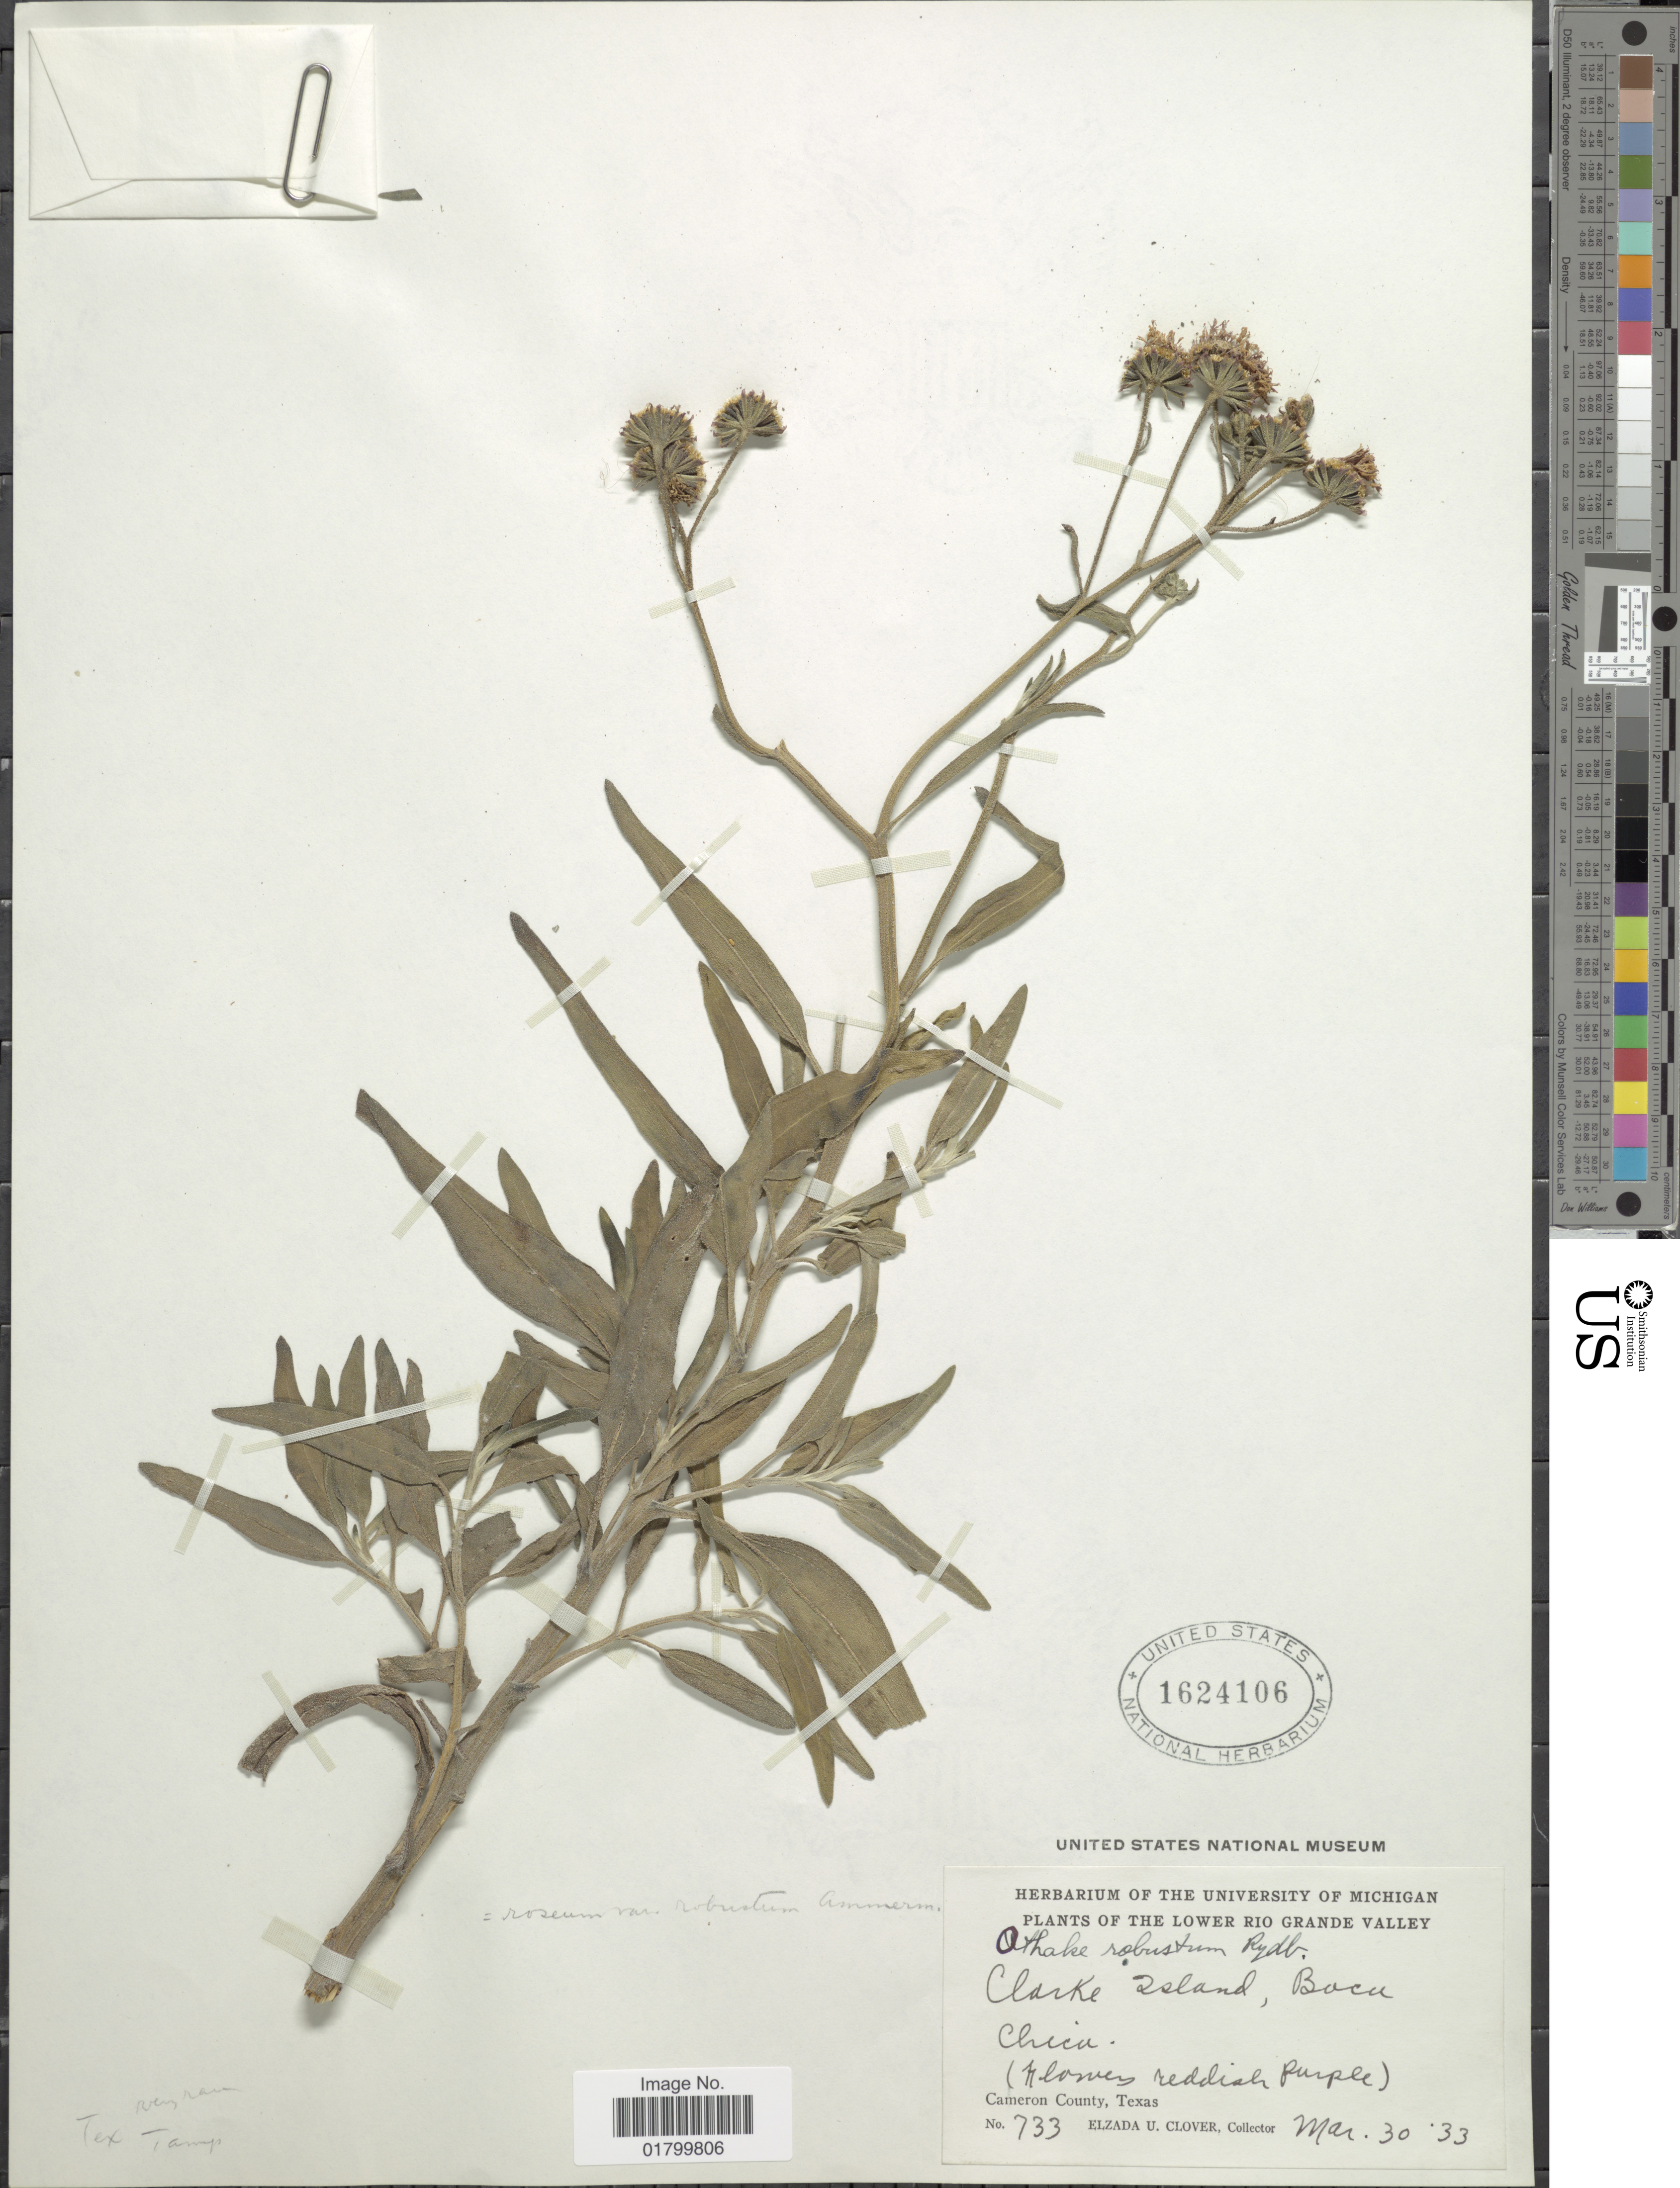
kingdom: Plantae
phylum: Tracheophyta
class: Magnoliopsida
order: Asterales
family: Asteraceae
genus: Palafoxia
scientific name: Palafoxia texana var. texana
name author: DC.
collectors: E. U. Clover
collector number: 733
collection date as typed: Transcribed d/m/y: 30/3/33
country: United States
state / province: Texas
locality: The Lowe Rio Grande Valley, Clarke Island, Bocu, Chicu, Cameron County, Texas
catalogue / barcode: US 1624106